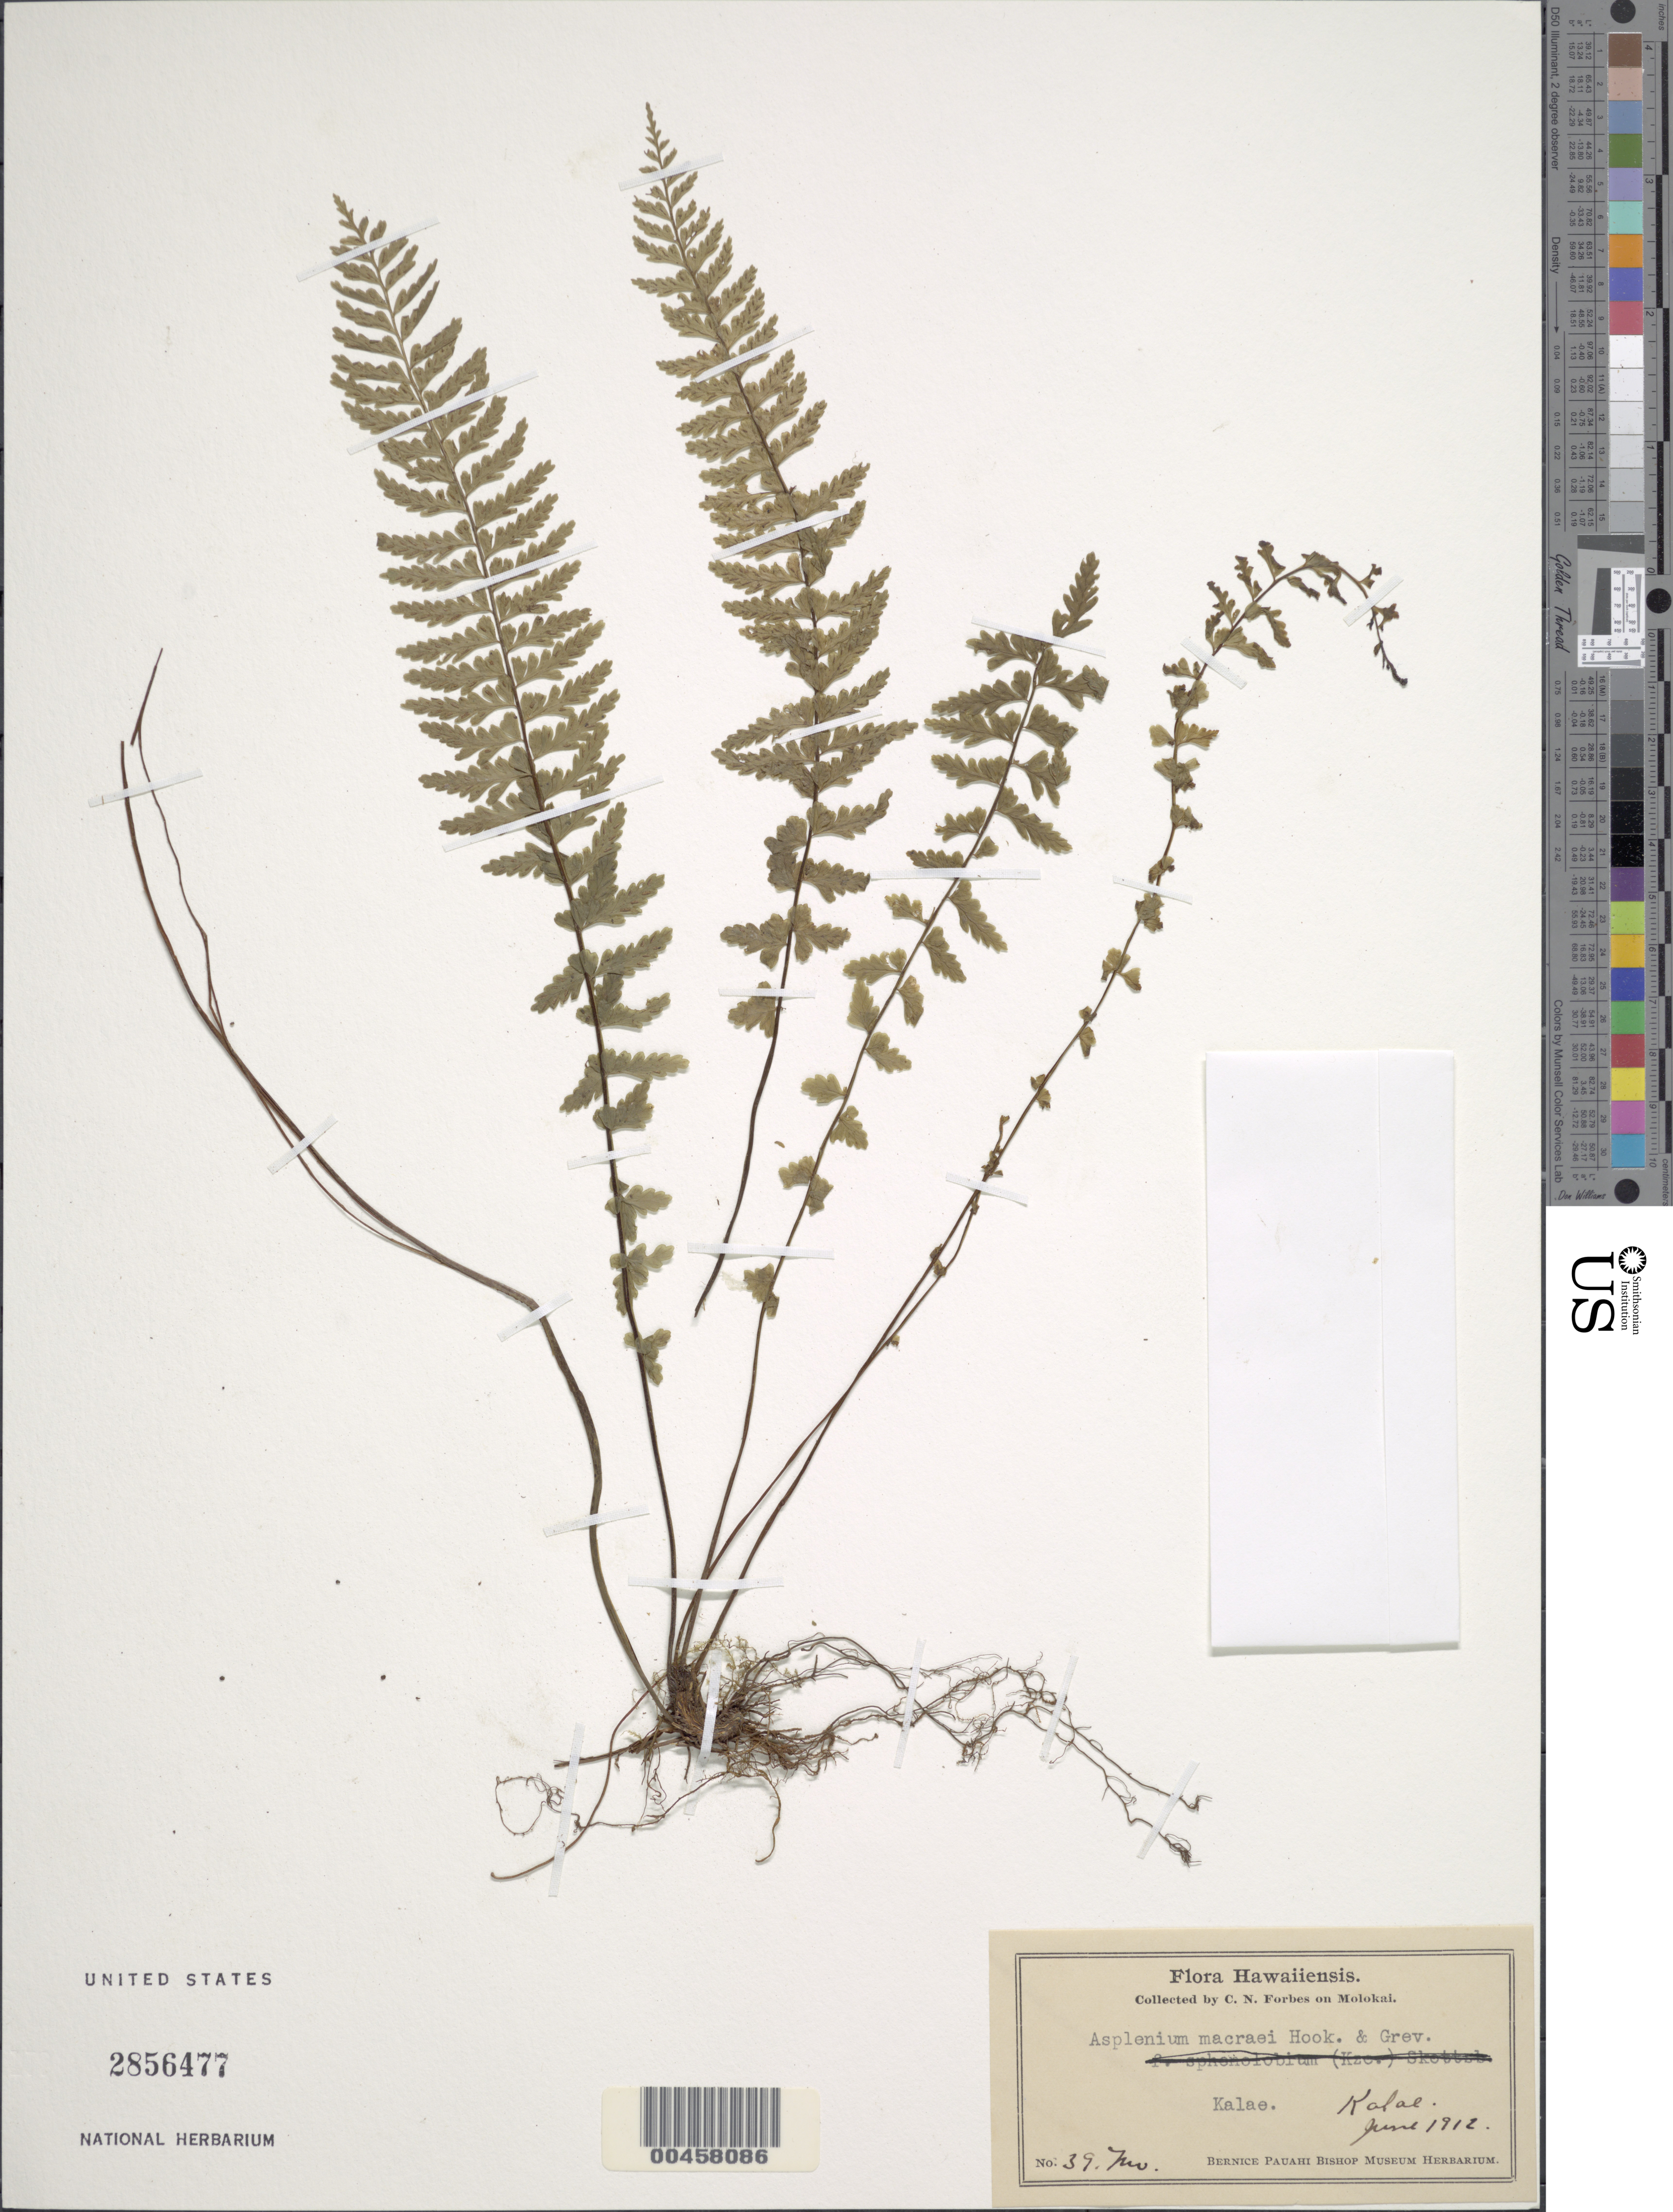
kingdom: Plantae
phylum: Tracheophyta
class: Polypodiopsida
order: Polypodiales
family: Aspleniaceae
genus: Asplenium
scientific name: Asplenium macraei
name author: Hook. & Grev.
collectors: C. N. Forbes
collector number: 39.Mo.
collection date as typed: Jun 1912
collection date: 1912-06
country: United States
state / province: Hawaii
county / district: Maui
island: Moloka'i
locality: Kalae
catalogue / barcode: US 2856477